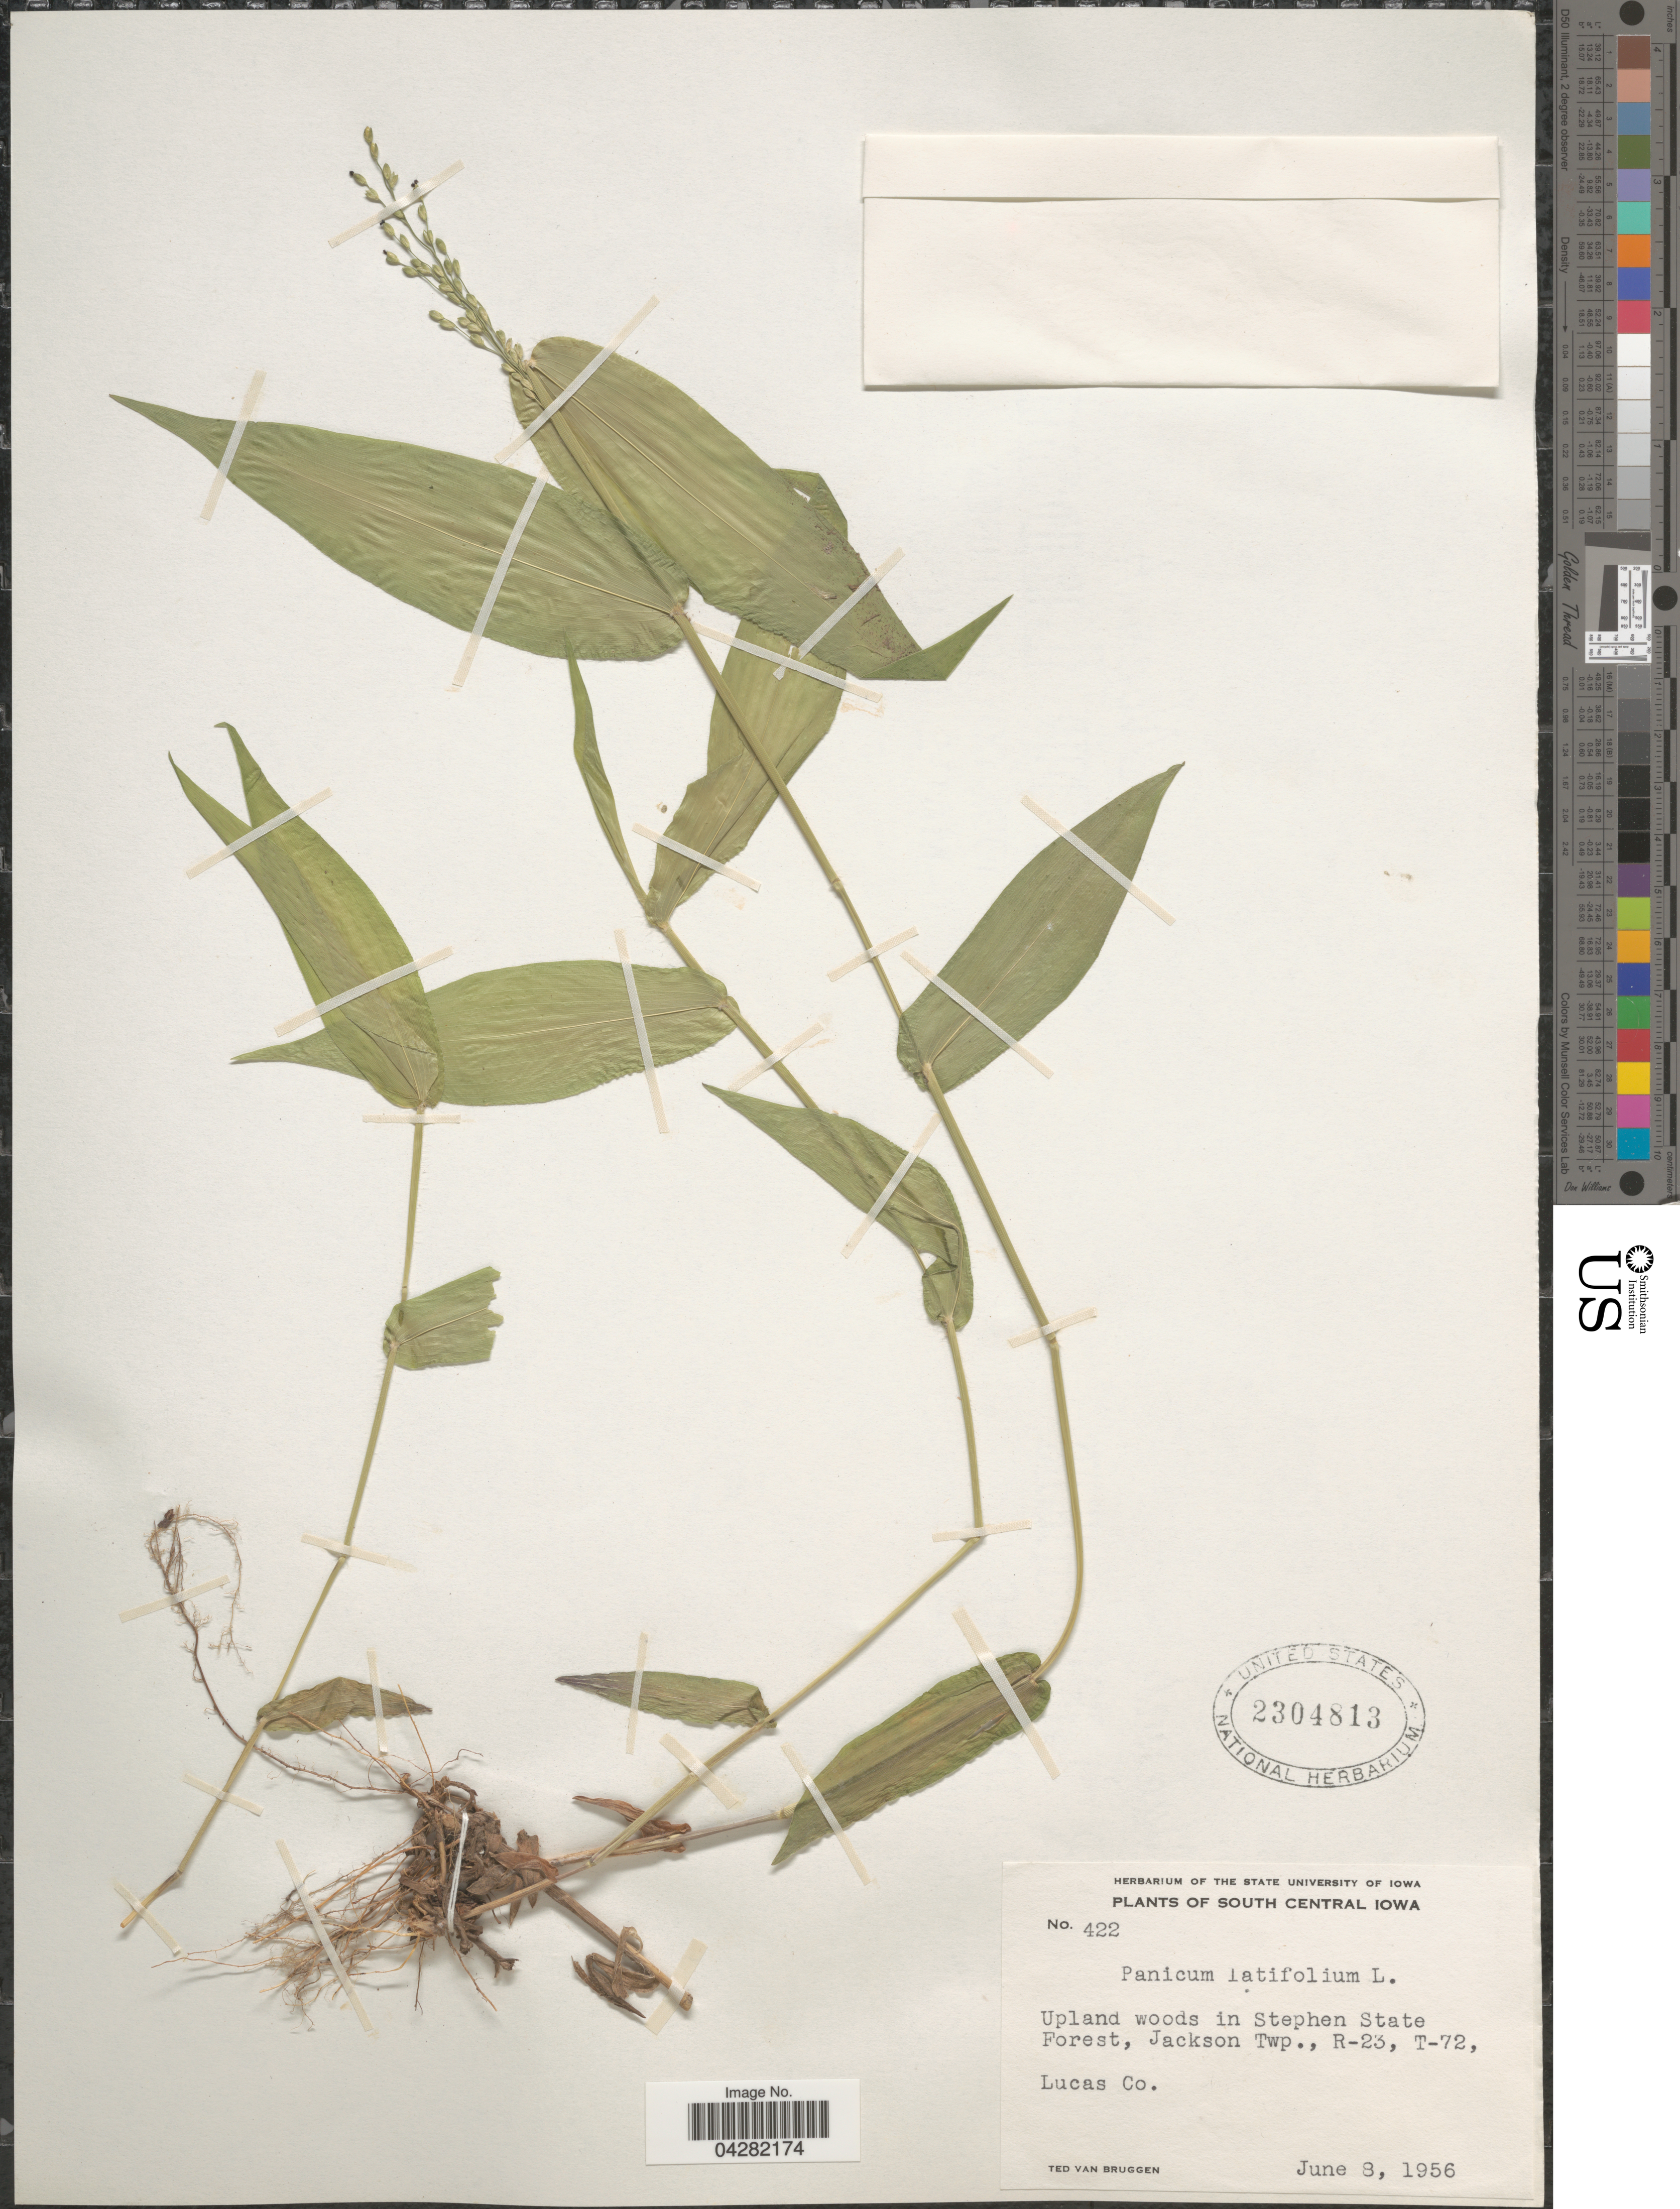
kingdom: Plantae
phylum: Tracheophyta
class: Liliopsida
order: Poales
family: Poaceae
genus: Dichanthelium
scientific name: Dichanthelium latifolium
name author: (L.) Harvill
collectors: T. van Bruggen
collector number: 422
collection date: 1956-06-08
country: United States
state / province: Iowa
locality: South Central Iowa. Upland woods in Stephen State Forest, Jackson Twp., R-23, T-72, Lucas Co.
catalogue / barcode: US 2304813